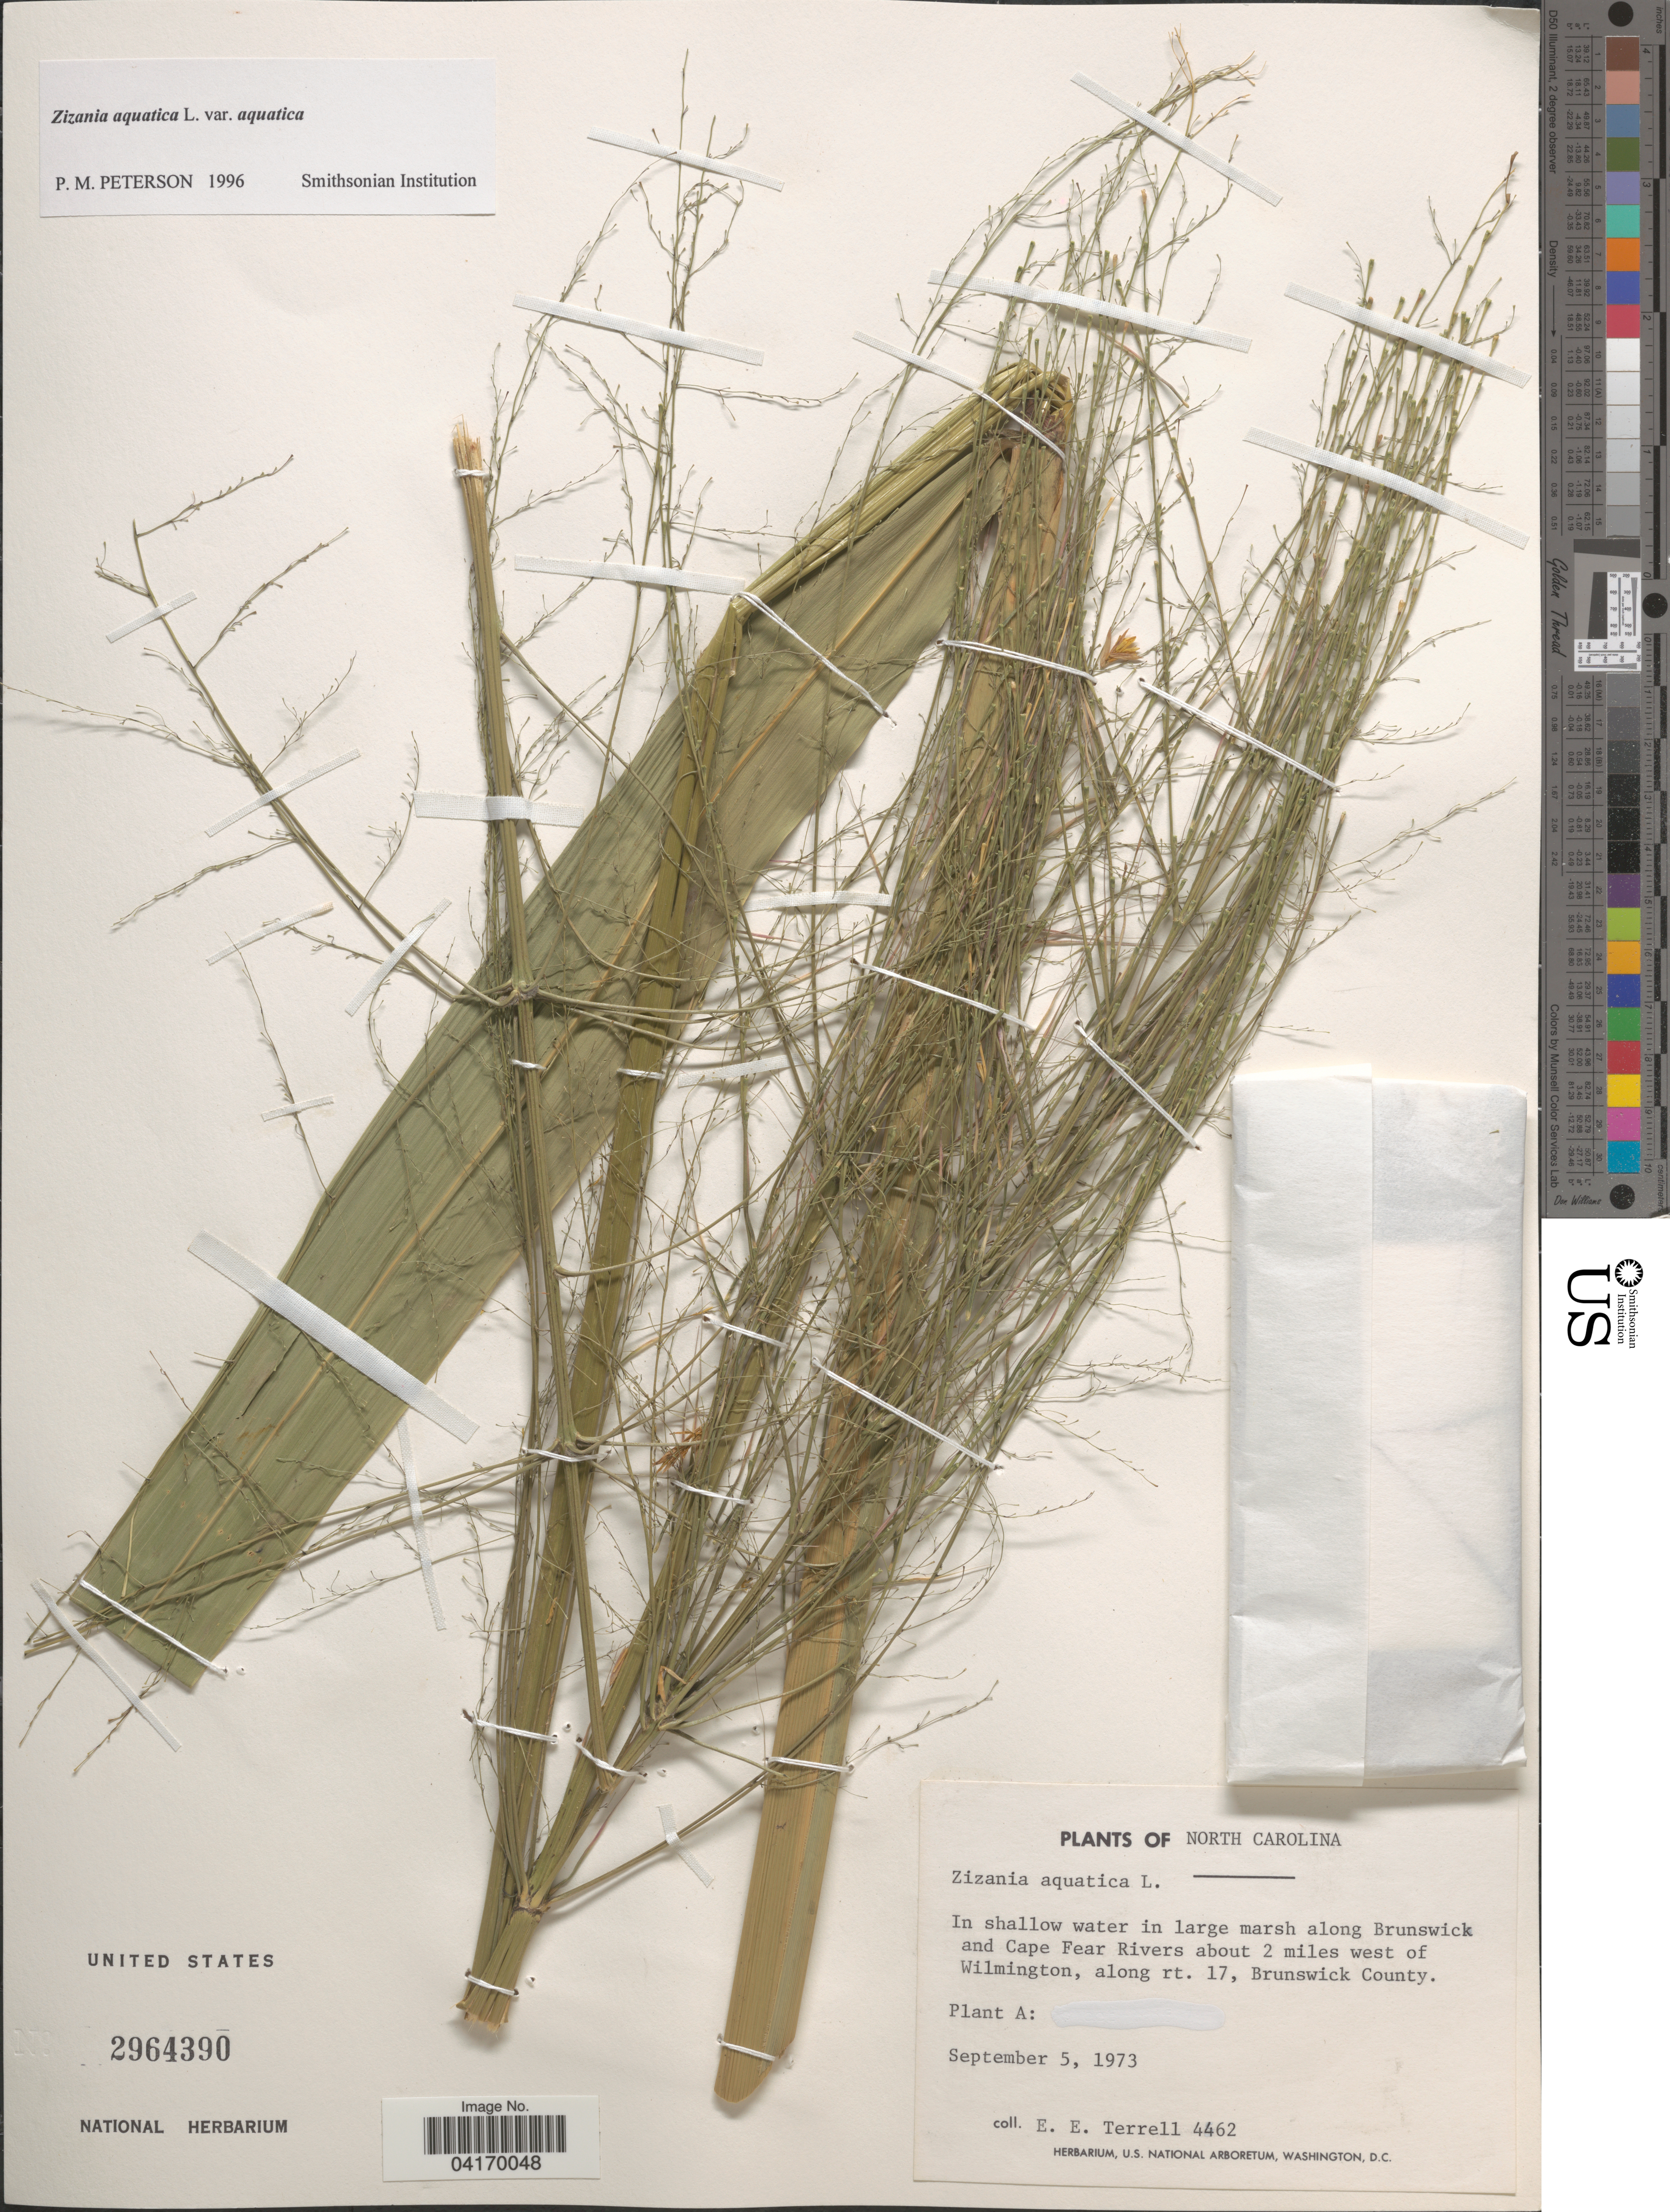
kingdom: Plantae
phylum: Tracheophyta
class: Liliopsida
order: Poales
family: Poaceae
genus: Zizania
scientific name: Zizania aquatica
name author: L.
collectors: E. E. Terrell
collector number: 4462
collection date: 1973-09-05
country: United States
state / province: North Carolina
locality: In shallow water in large marsh along Brunswick and Cape Fear Rivers about 2 miles west of Wilmington, along rt. 17, Brunswick County.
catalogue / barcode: US 2964390